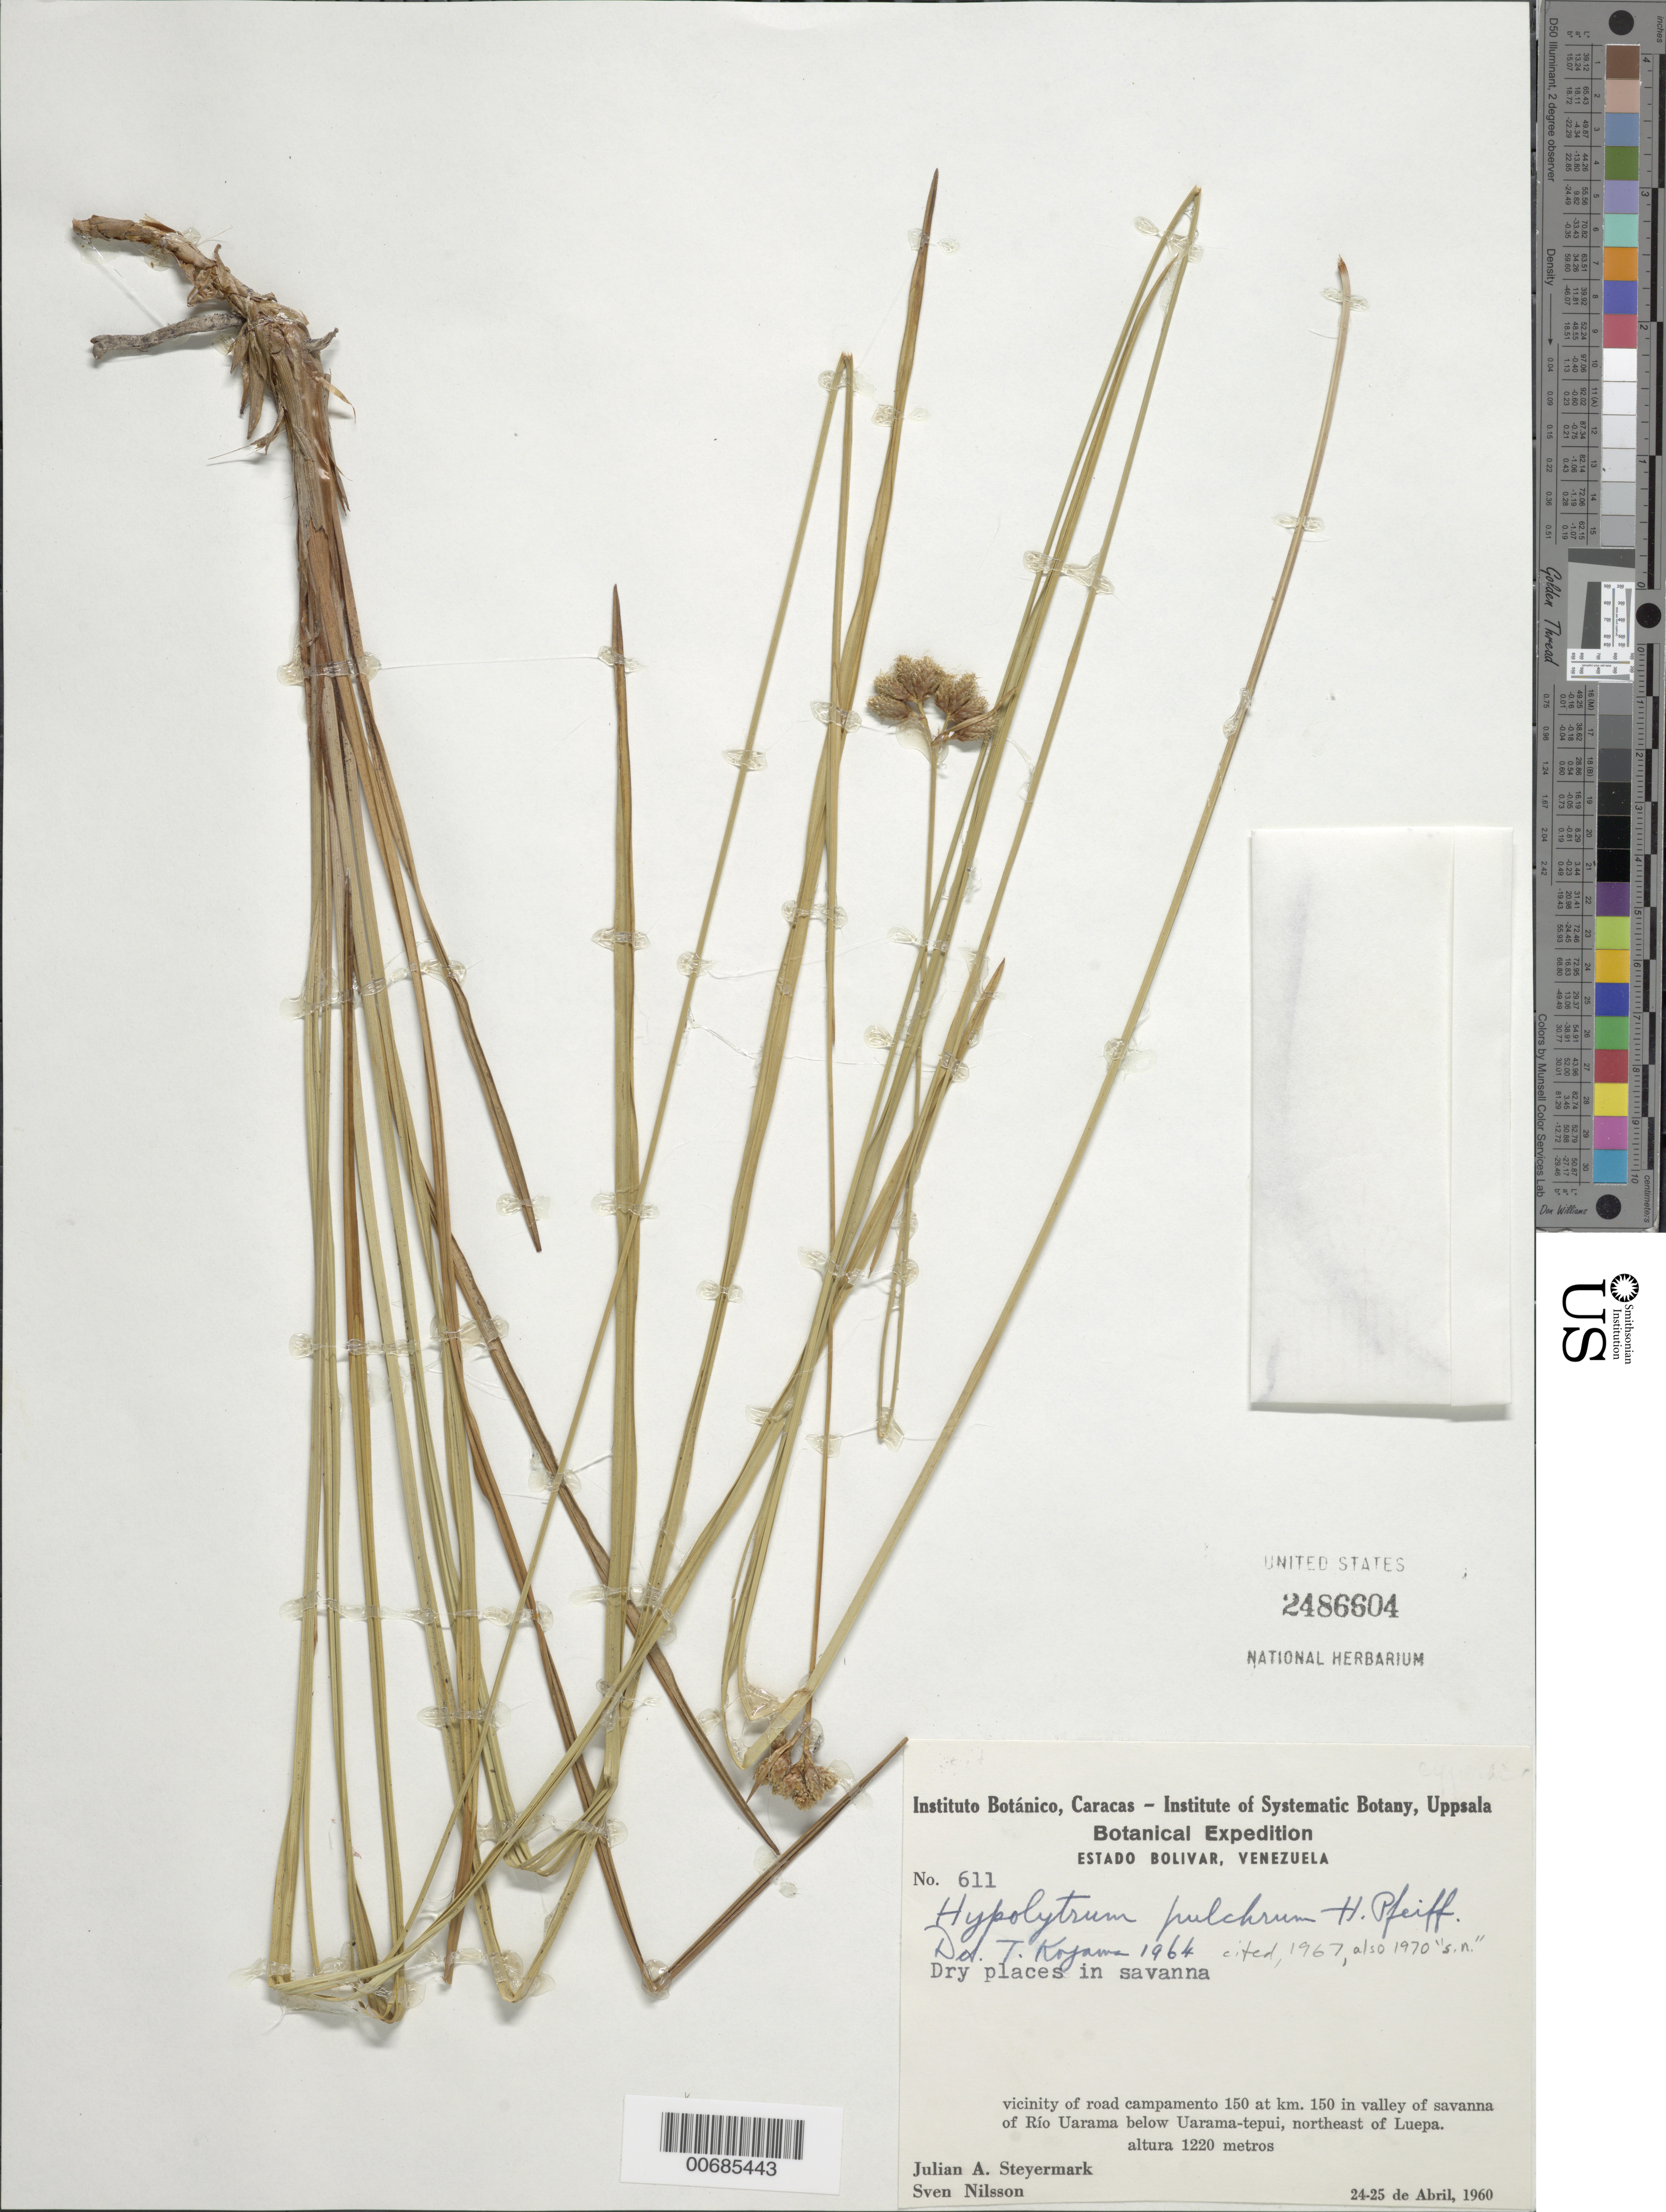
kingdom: Plantae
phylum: Tracheophyta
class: Liliopsida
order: Poales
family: Cyperaceae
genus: Hypolytrum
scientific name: Hypolytrum pulchrum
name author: (Rudge) H. Pfeiff.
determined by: Koyama, Tetsuo M.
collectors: J. Steyermark & S. Nilsson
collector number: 60 611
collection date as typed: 24-Apr-60 to 25-Apr-60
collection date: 1960-04-24/1960-04-25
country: Venezuela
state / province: Bolívar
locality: Río Uarama, below Uarama-tepuí, NE of Luepa, vic. of road campamento 150 at km 150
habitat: Dry places in savanna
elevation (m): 1220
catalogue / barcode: US 2486604